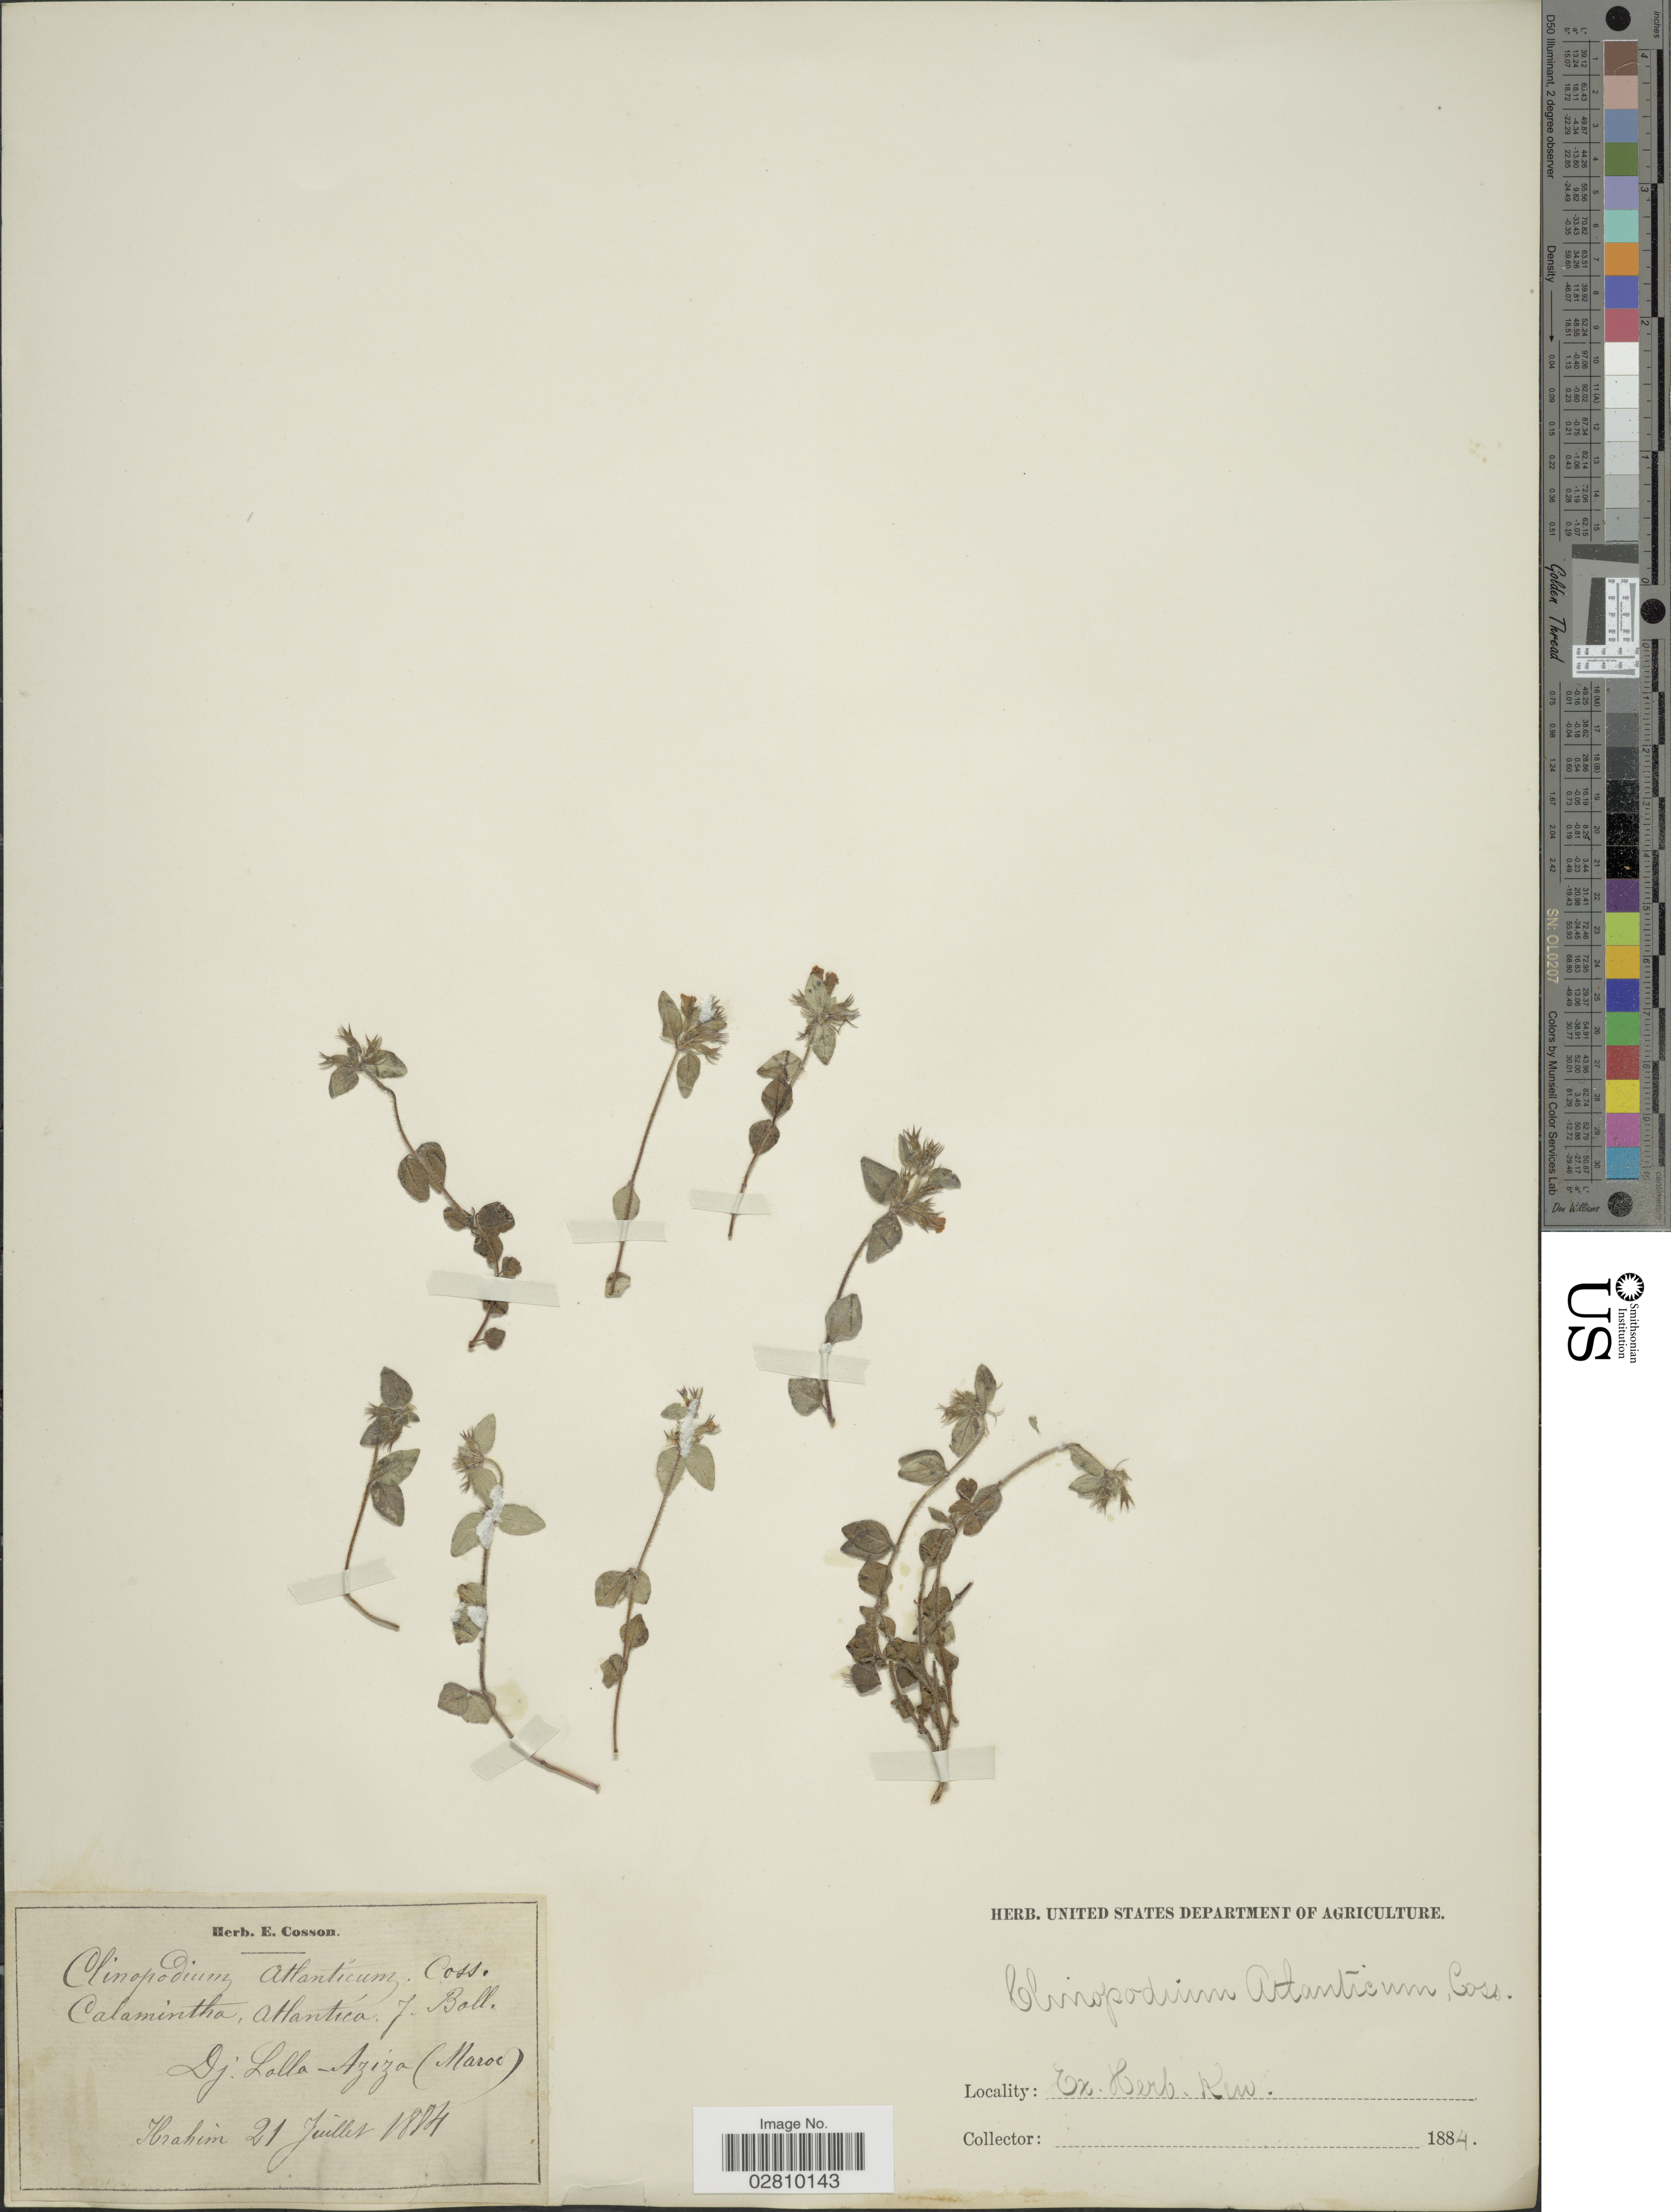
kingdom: Plantae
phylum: Tracheophyta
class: Magnoliopsida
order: Lamiales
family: Lamiaceae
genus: Calamintha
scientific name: Calamintha atlantica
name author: Coss.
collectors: -. Ibrahim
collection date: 1884-07-21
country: Morocco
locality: Dj. Lalla-Aziza (Maroc).